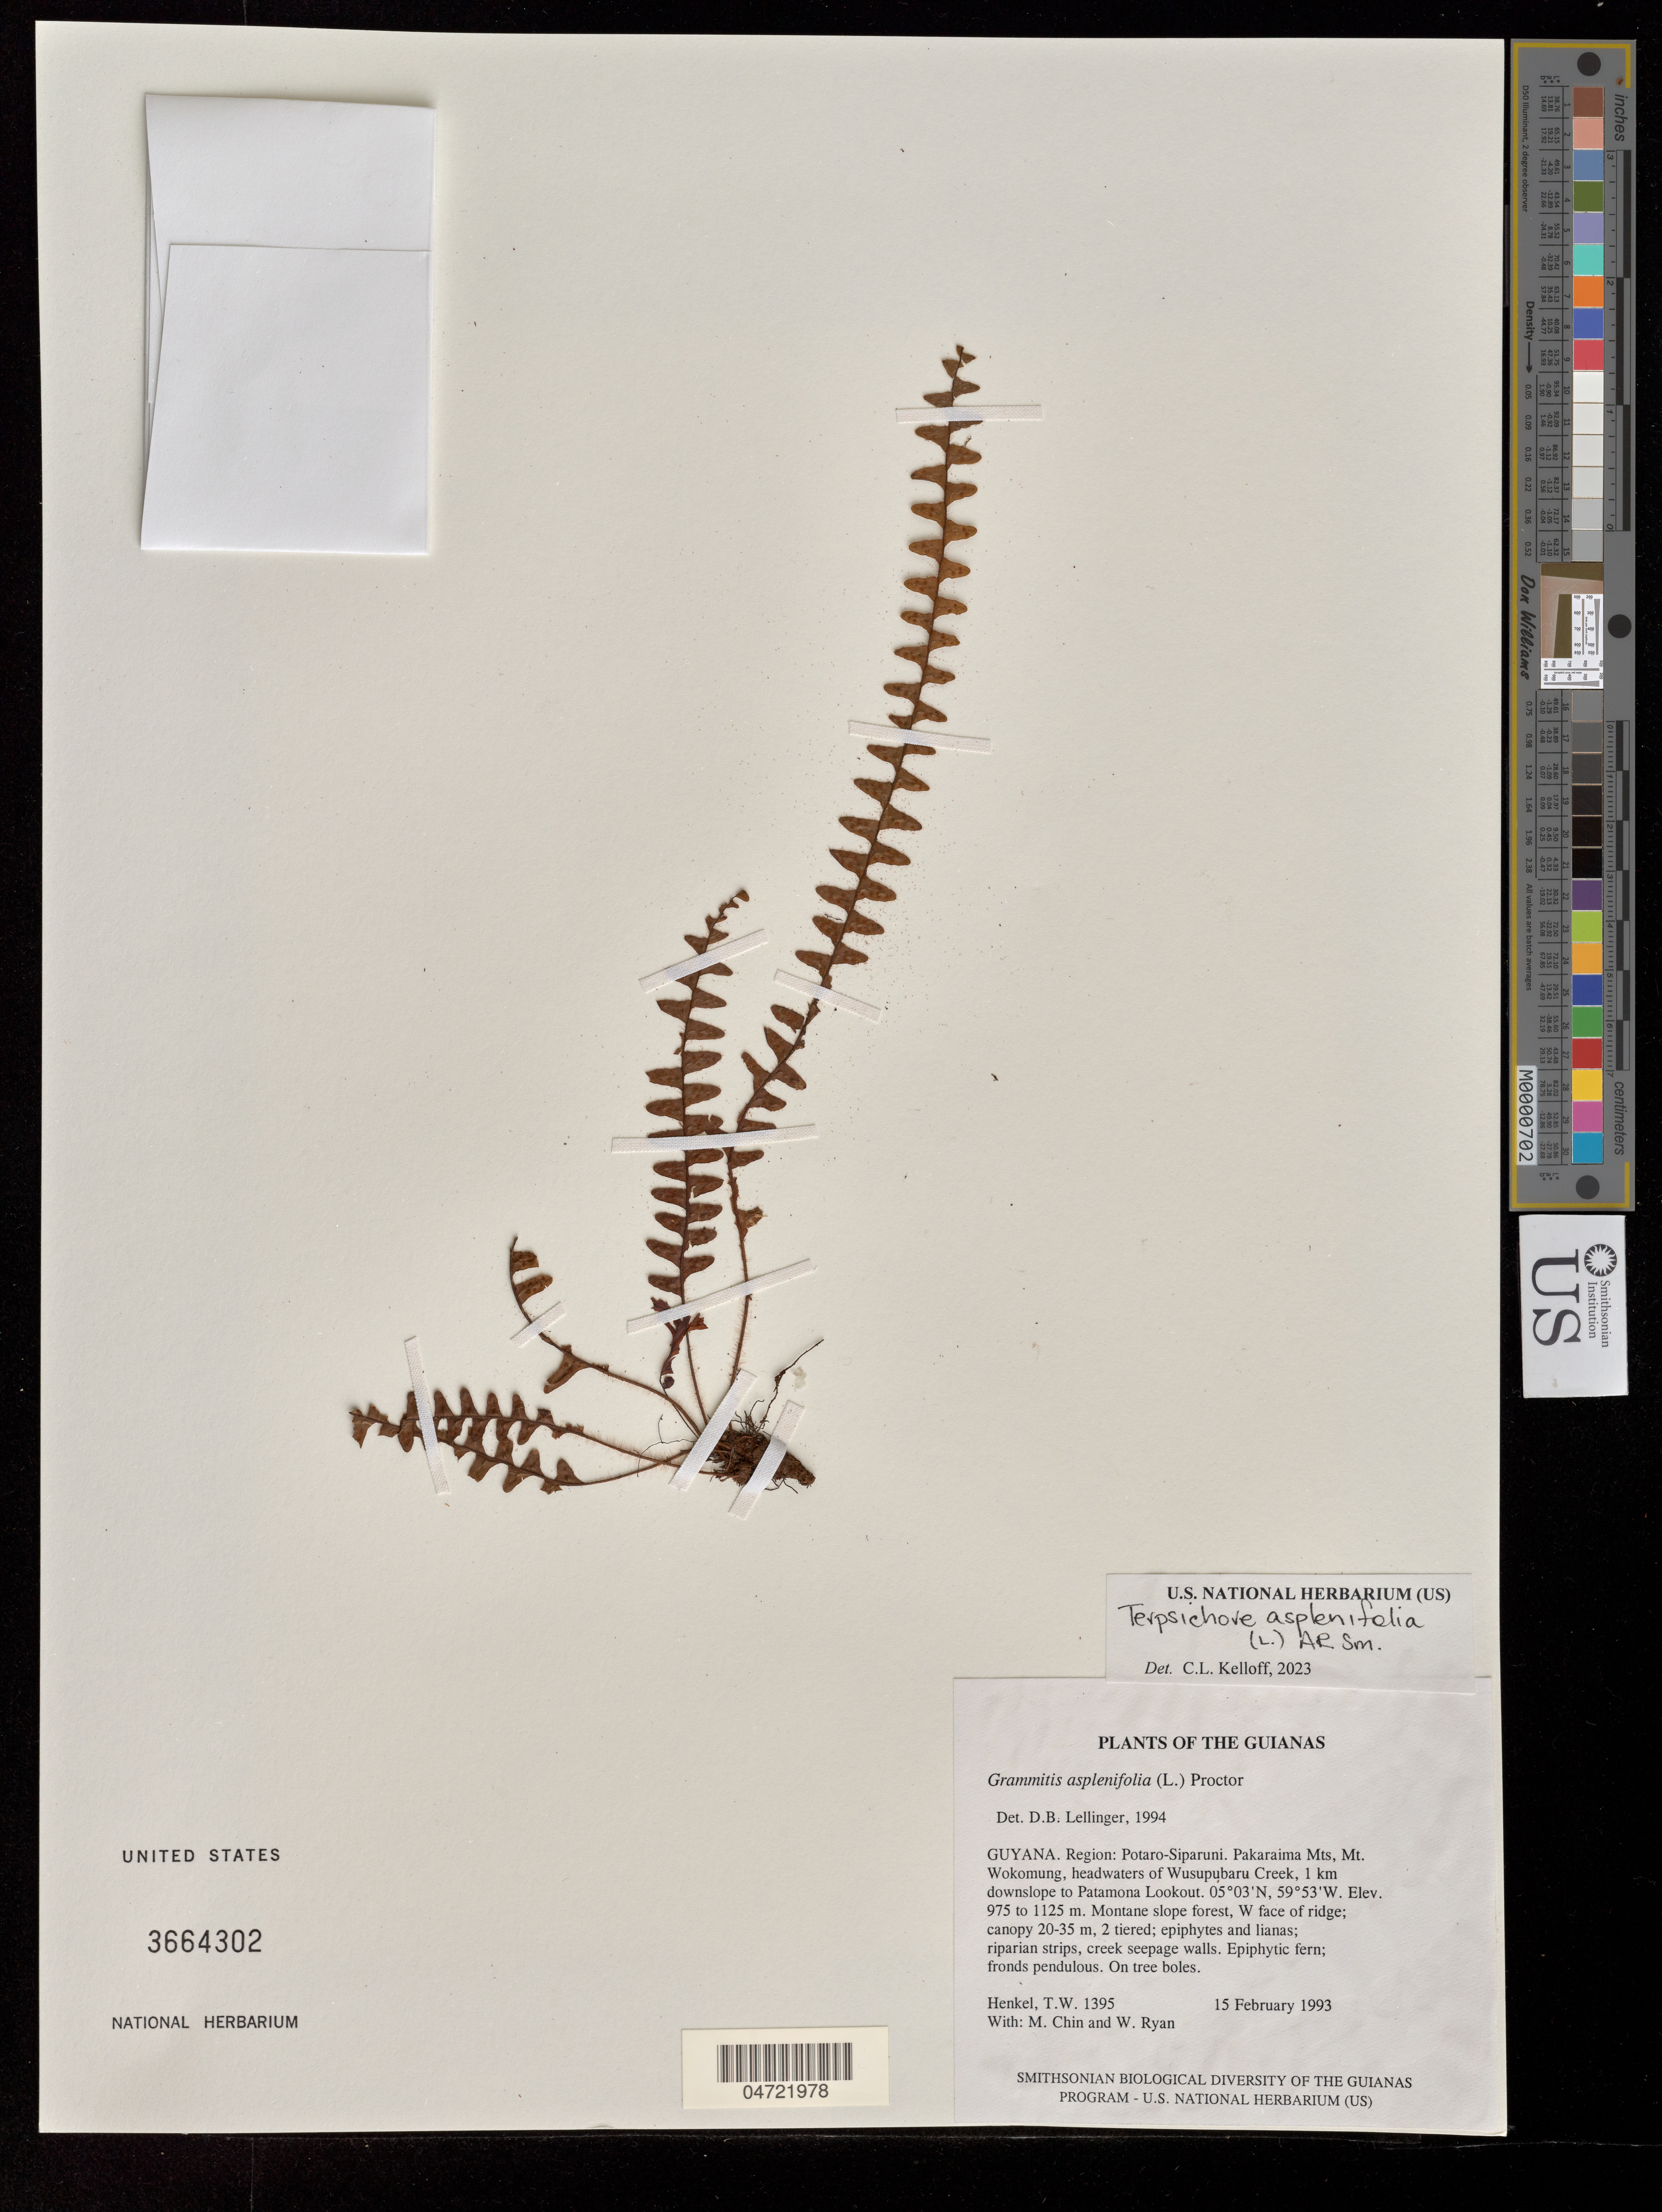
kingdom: Plantae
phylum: Tracheophyta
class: Polypodiopsida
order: Polypodiales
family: Polypodiaceae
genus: Terpsichore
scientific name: Terpsichore asplenifolia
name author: (L.) A.R. Sm.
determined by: Kelloff, Carol L.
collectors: T. Henkel, M. Chin & W. Ryan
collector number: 1395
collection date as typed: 15 February 1993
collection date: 1993-02-15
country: Guyana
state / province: Potaro-Siparuni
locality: Pakaraima Mts, Mt. Wokomung, headwaters of Wusupubaru Creek, 1 km downslope to Patamona Lookout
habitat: Montane slope forest, W face of ridge; canopy 20-35 m, 2 tiered; epiphytes and lianas; riparian strips, creek seepage walls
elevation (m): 975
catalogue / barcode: US 3664302